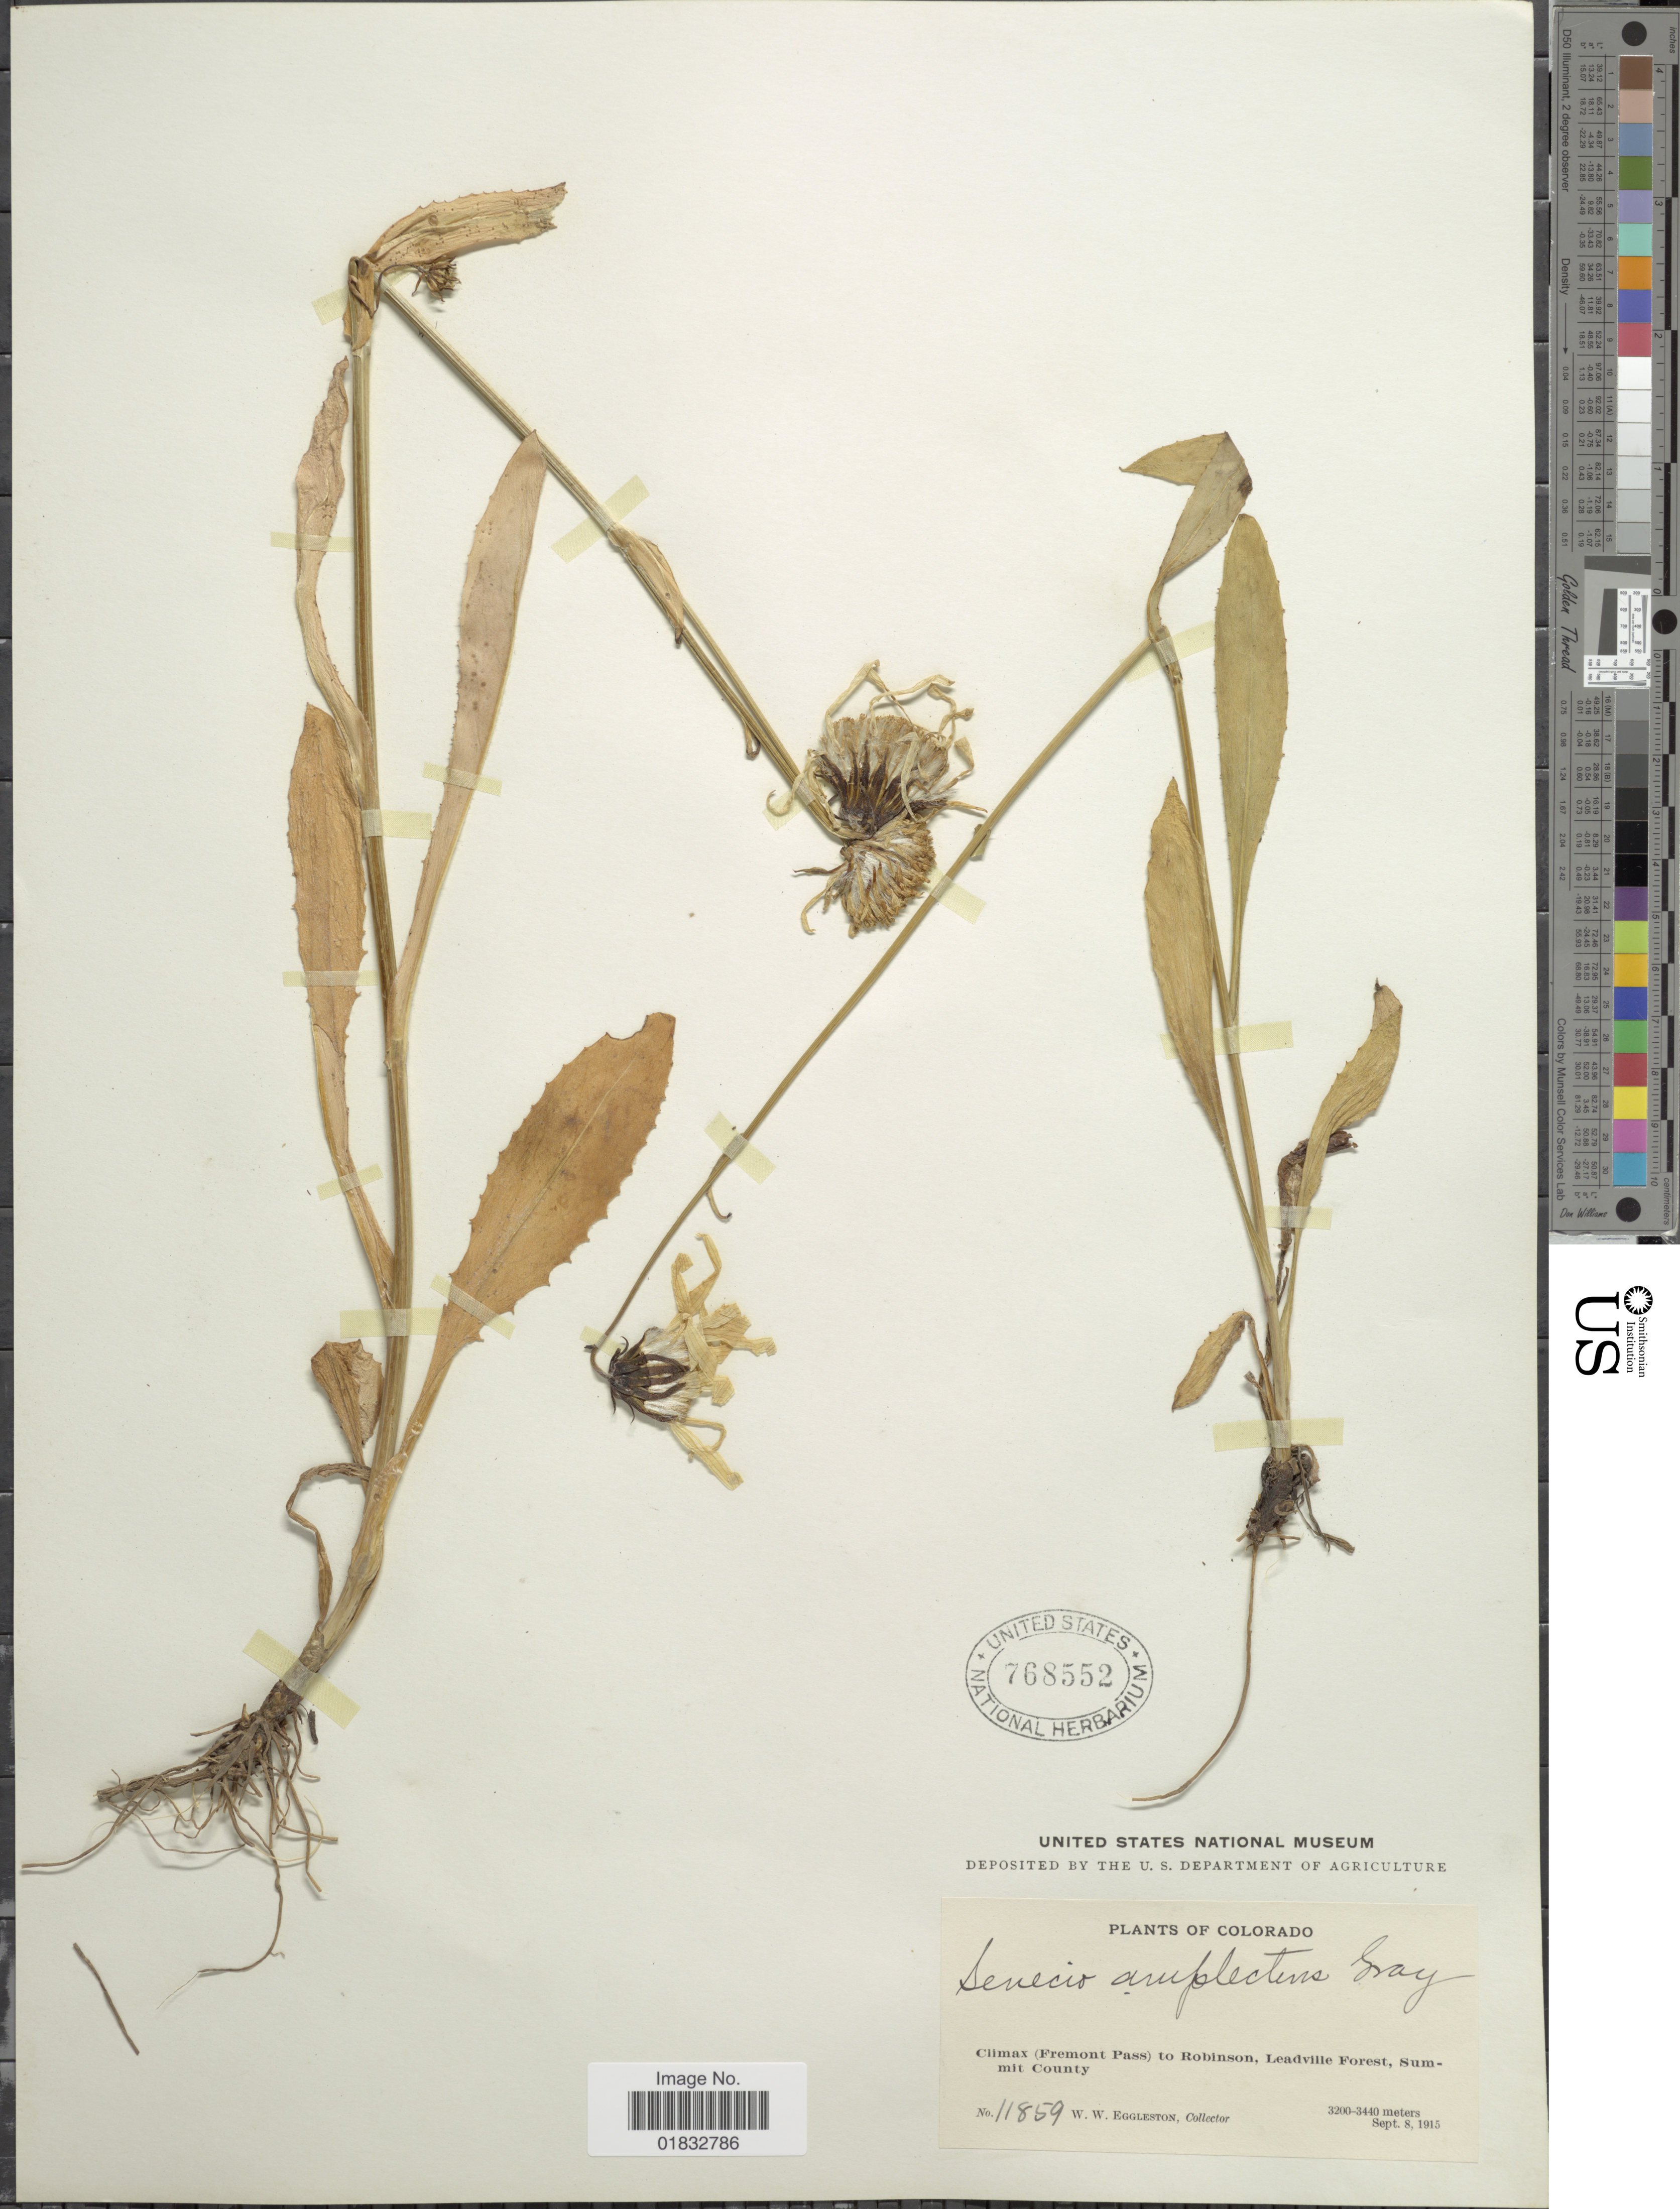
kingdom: Plantae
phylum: Tracheophyta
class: Magnoliopsida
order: Asterales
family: Asteraceae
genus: Senecio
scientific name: Senecio amplectens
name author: A. Gray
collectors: W. W. Eggleston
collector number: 11859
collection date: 1915-09-08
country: United States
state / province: Colorado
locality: Climax (Fremont Pass) to Robinson, Leadville Forest, Summit County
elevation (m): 3200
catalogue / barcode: US 768552